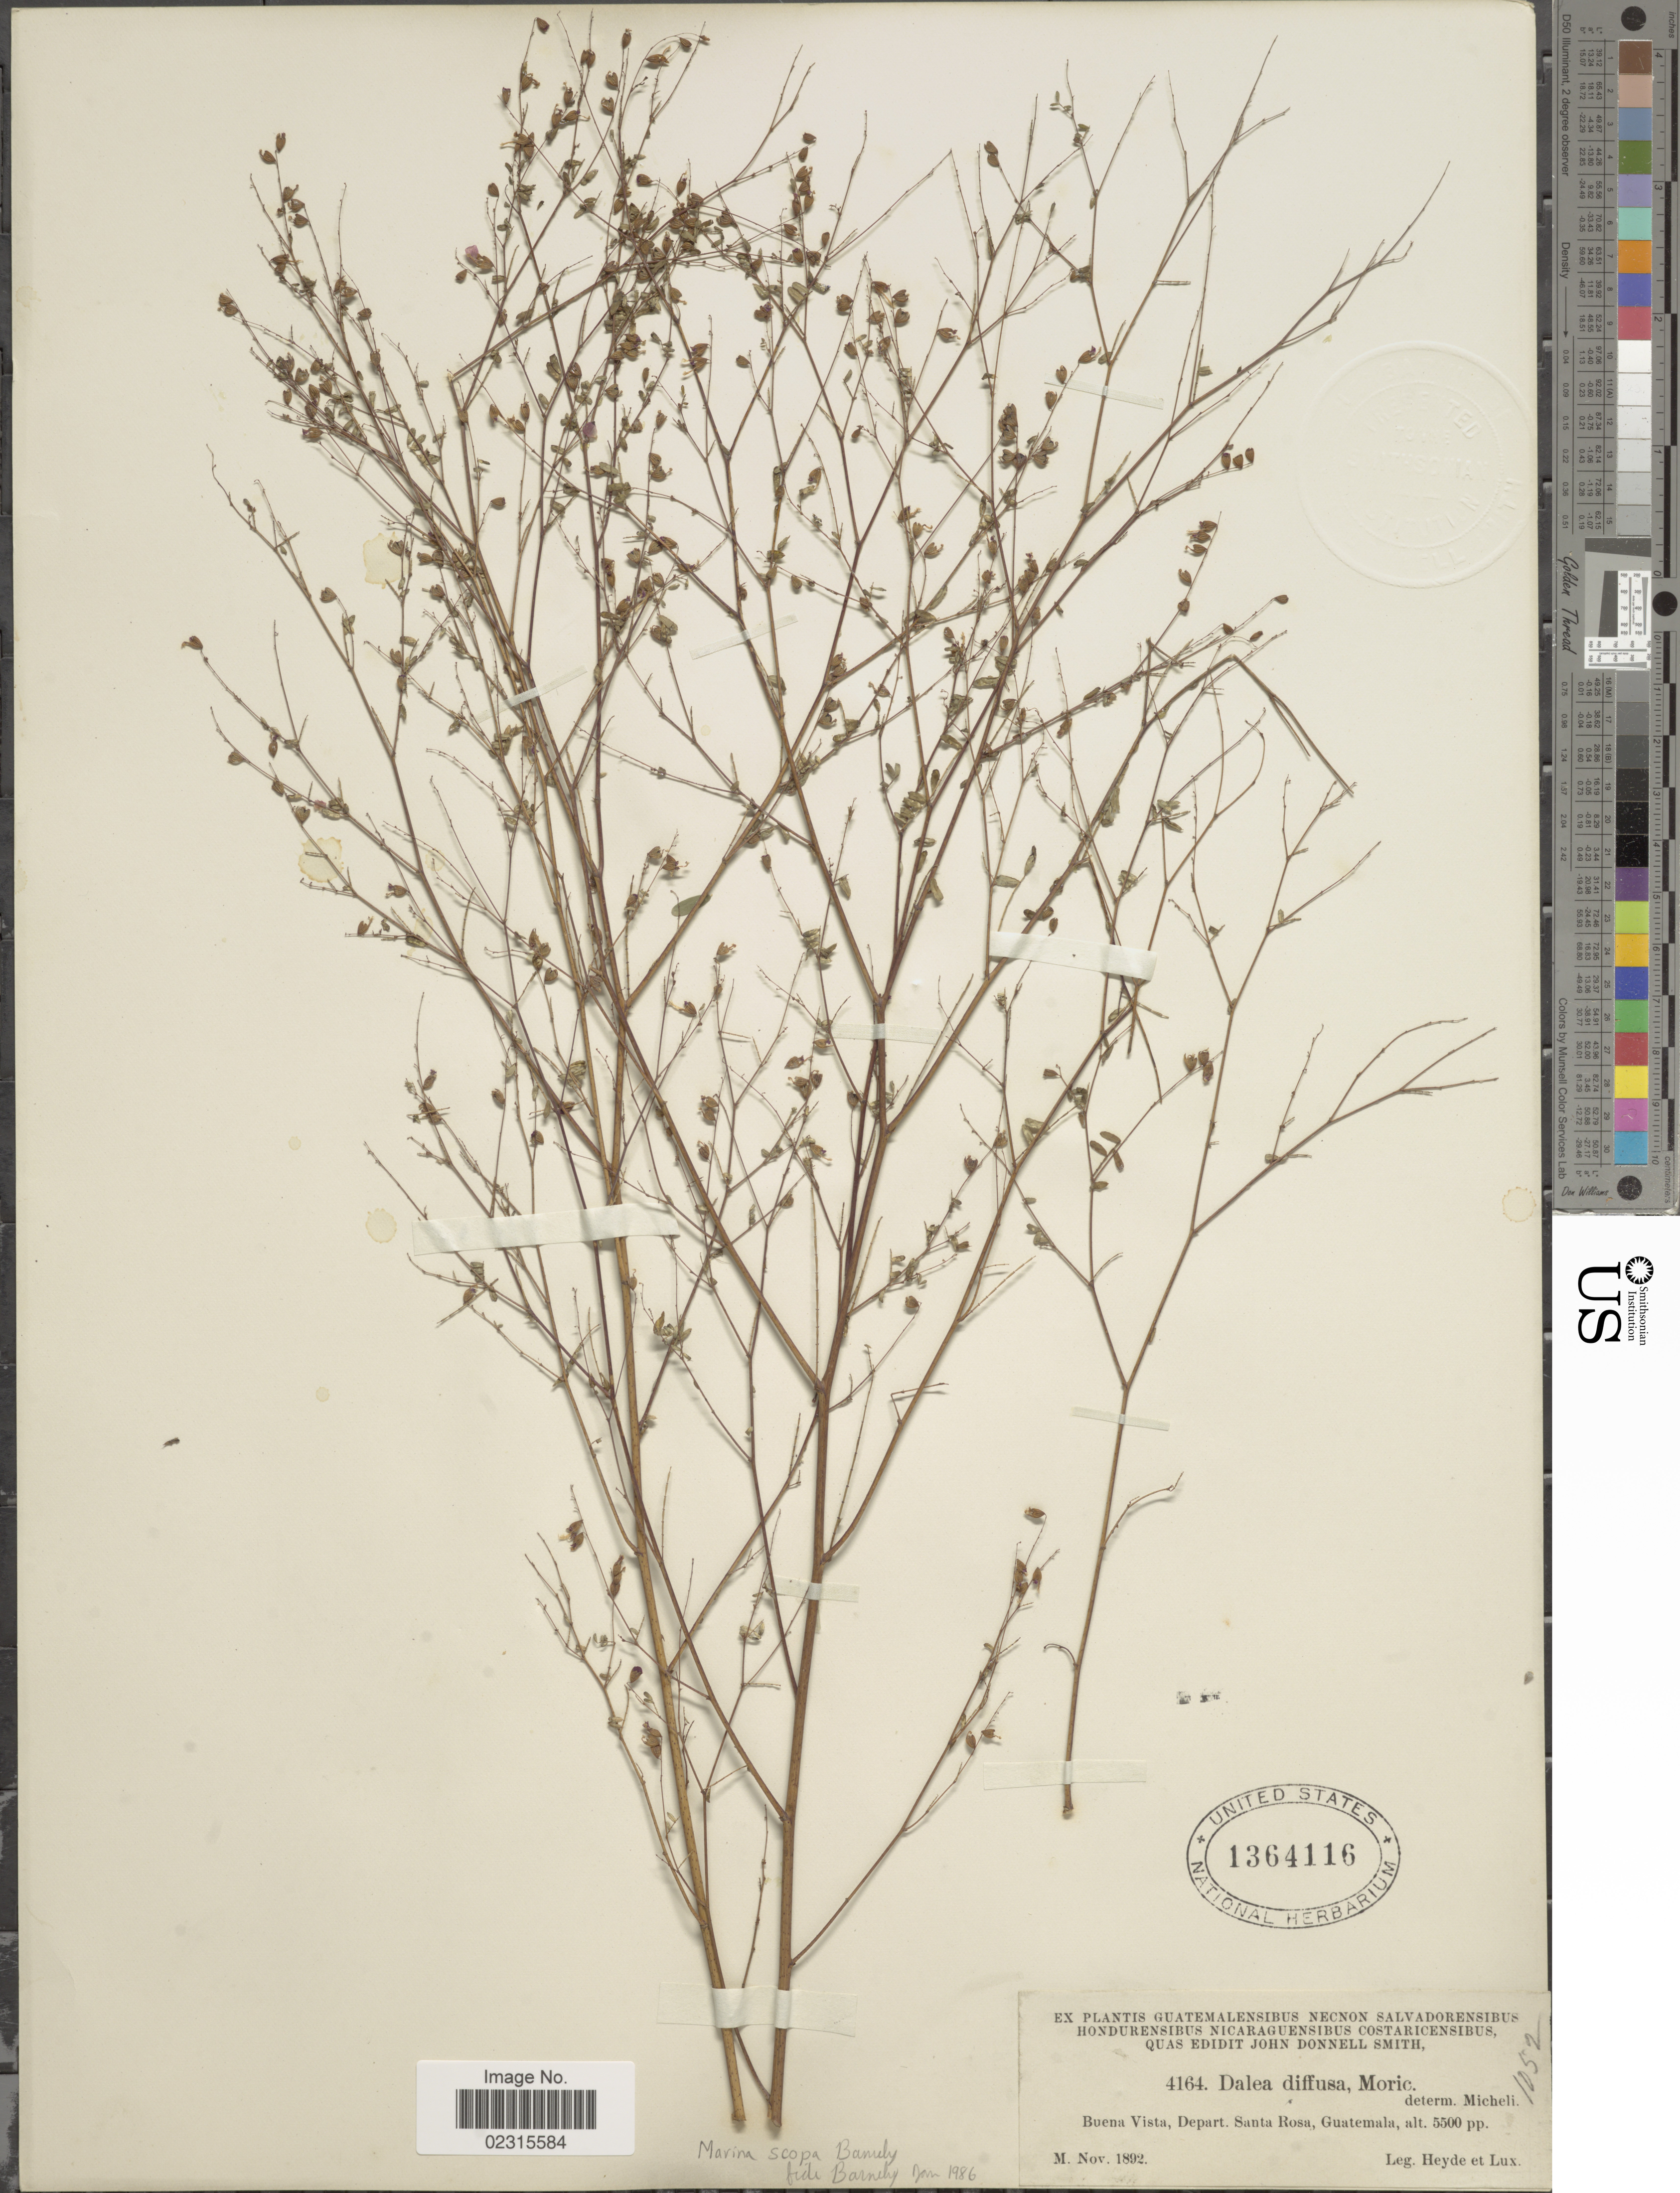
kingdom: Plantae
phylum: Tracheophyta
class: Magnoliopsida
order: Fabales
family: Fabaceae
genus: Marina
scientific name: Marina scopa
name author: Barneby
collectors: Heyde & Lux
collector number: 4164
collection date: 1892-11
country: Guatemala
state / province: Santa Rosa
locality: Buena Vista, Depart. Santa Rosa, Guetemala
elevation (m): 1676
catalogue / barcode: US 1364116